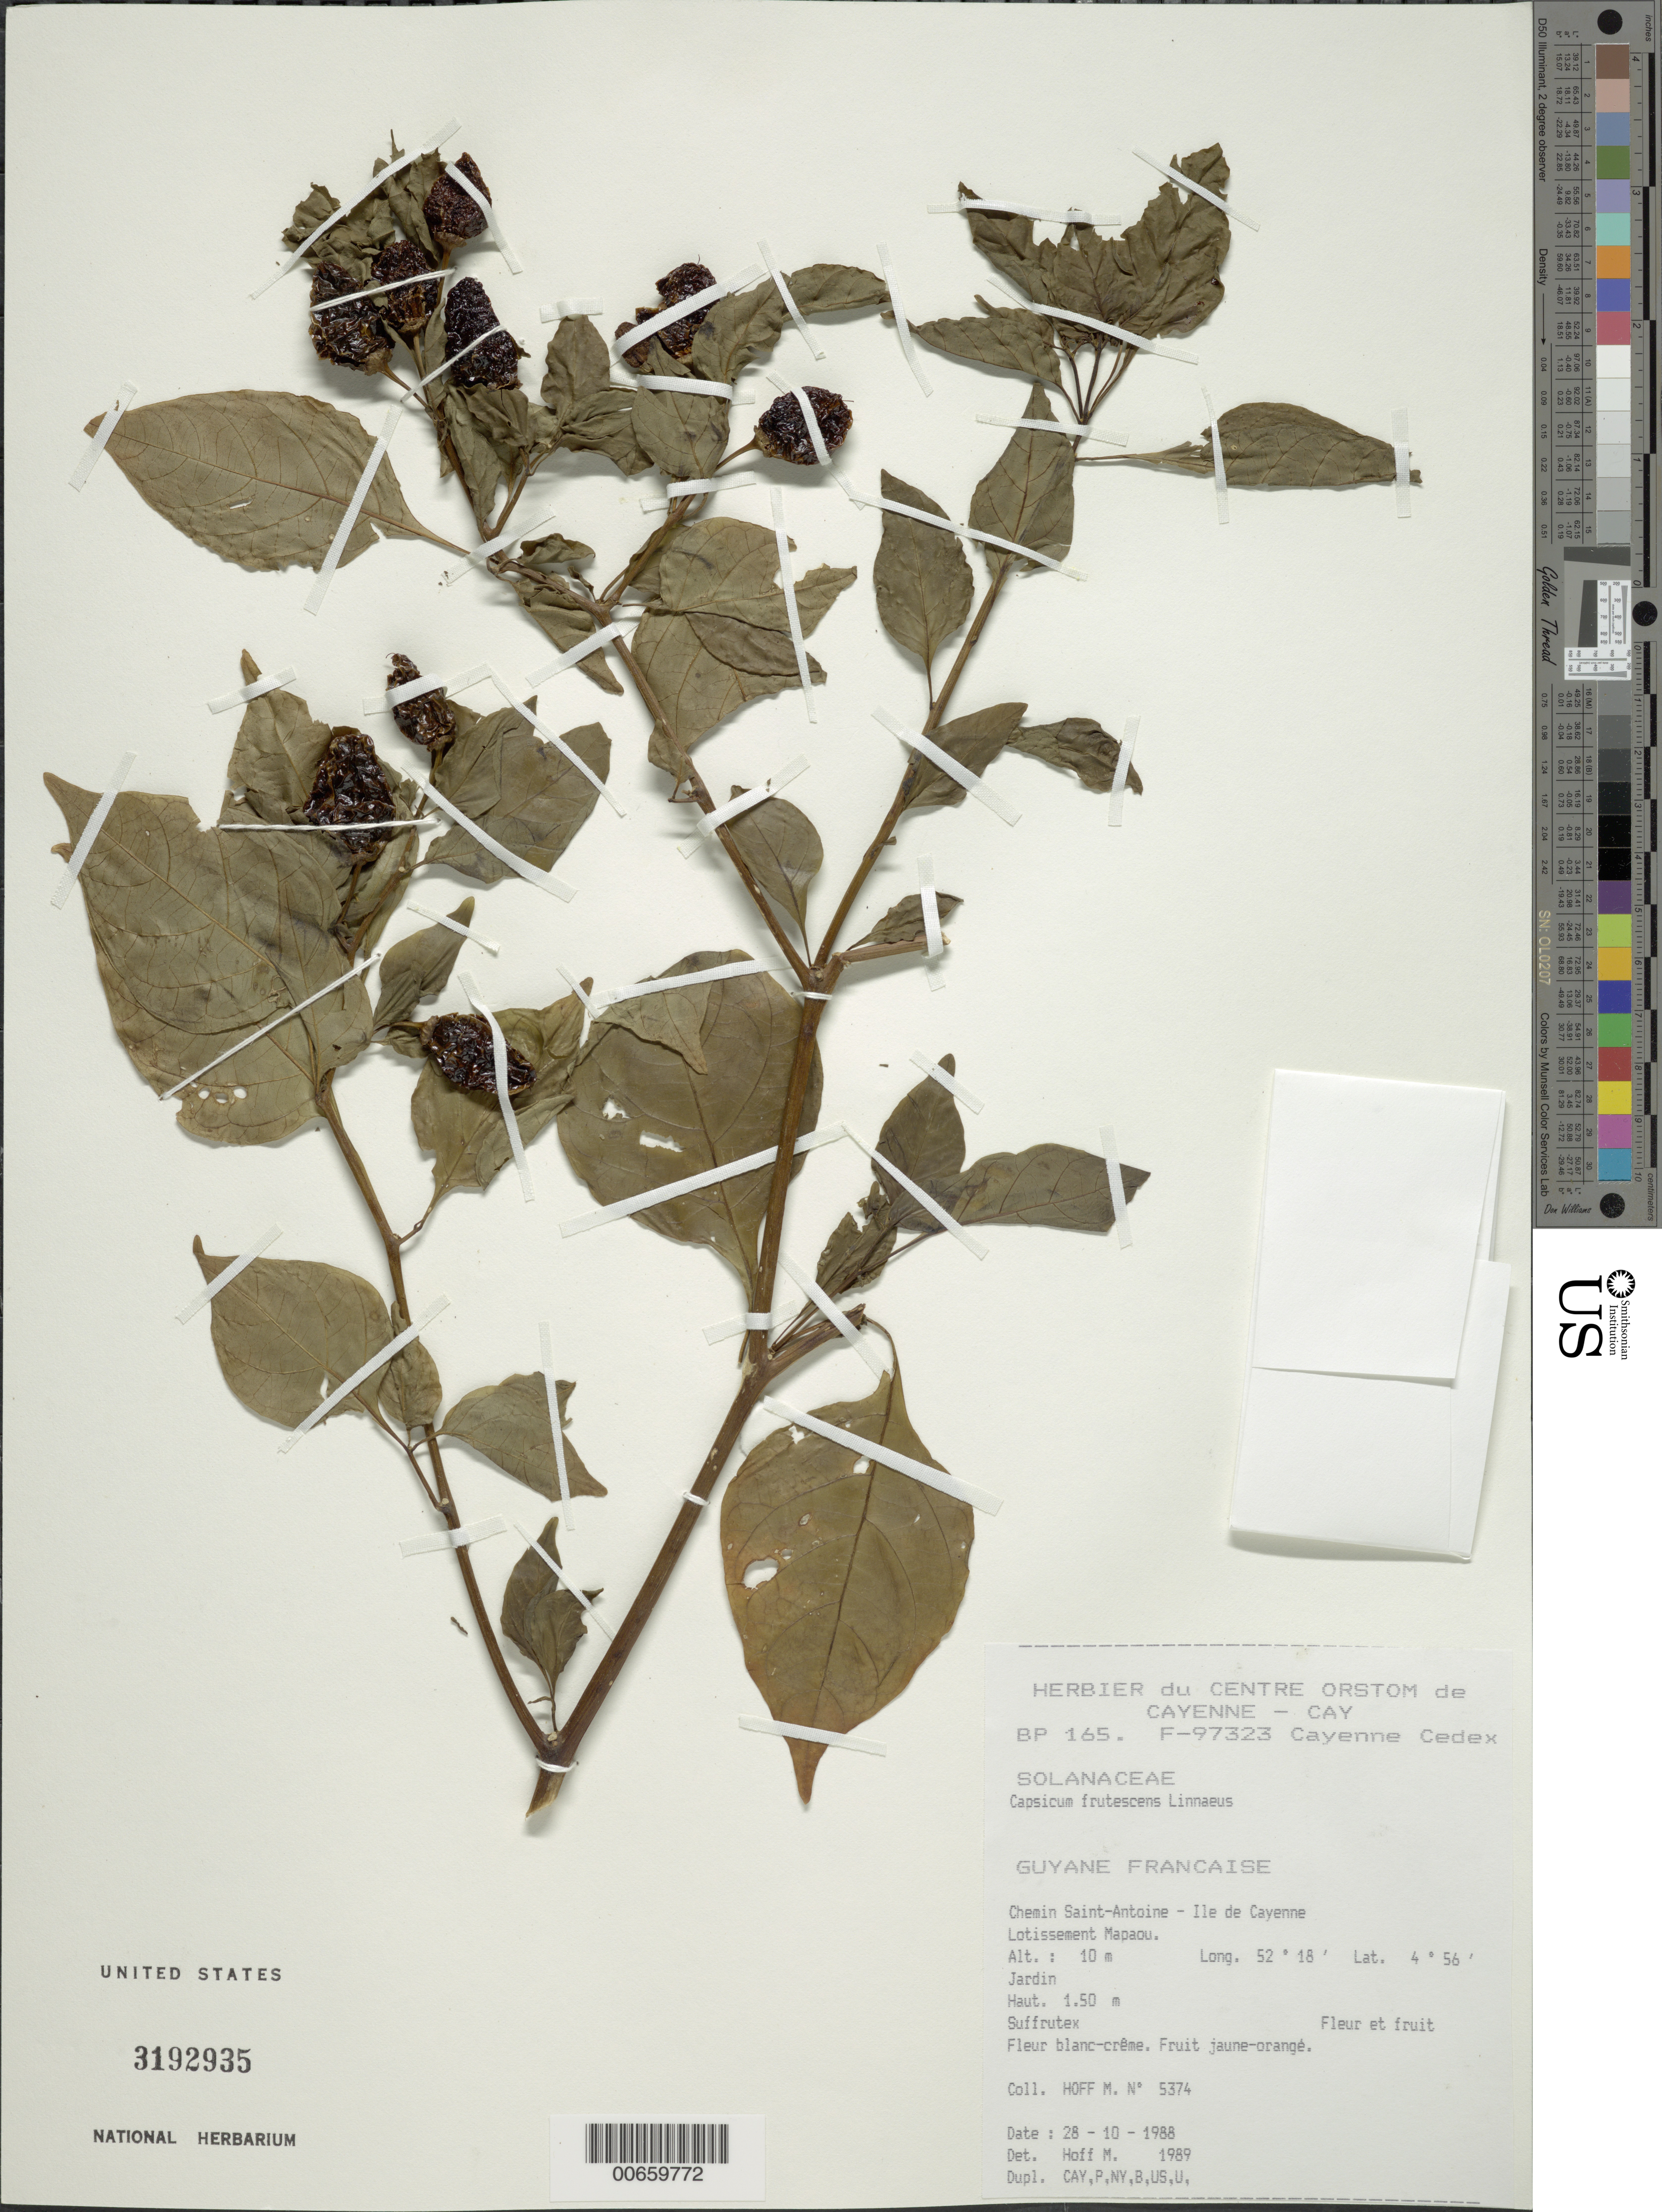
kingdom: Plantae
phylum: Tracheophyta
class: Magnoliopsida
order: Solanales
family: Solanaceae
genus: Capsicum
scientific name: Capsicum frutescens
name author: L.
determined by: Hoff, M.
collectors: M. Hoff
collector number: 5374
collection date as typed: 28-Oct-88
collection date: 1988-10-28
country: French Guiana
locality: Chemin Saint-Antoine, Ile de Cayenne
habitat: Garden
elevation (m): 10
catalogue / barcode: US 3192935